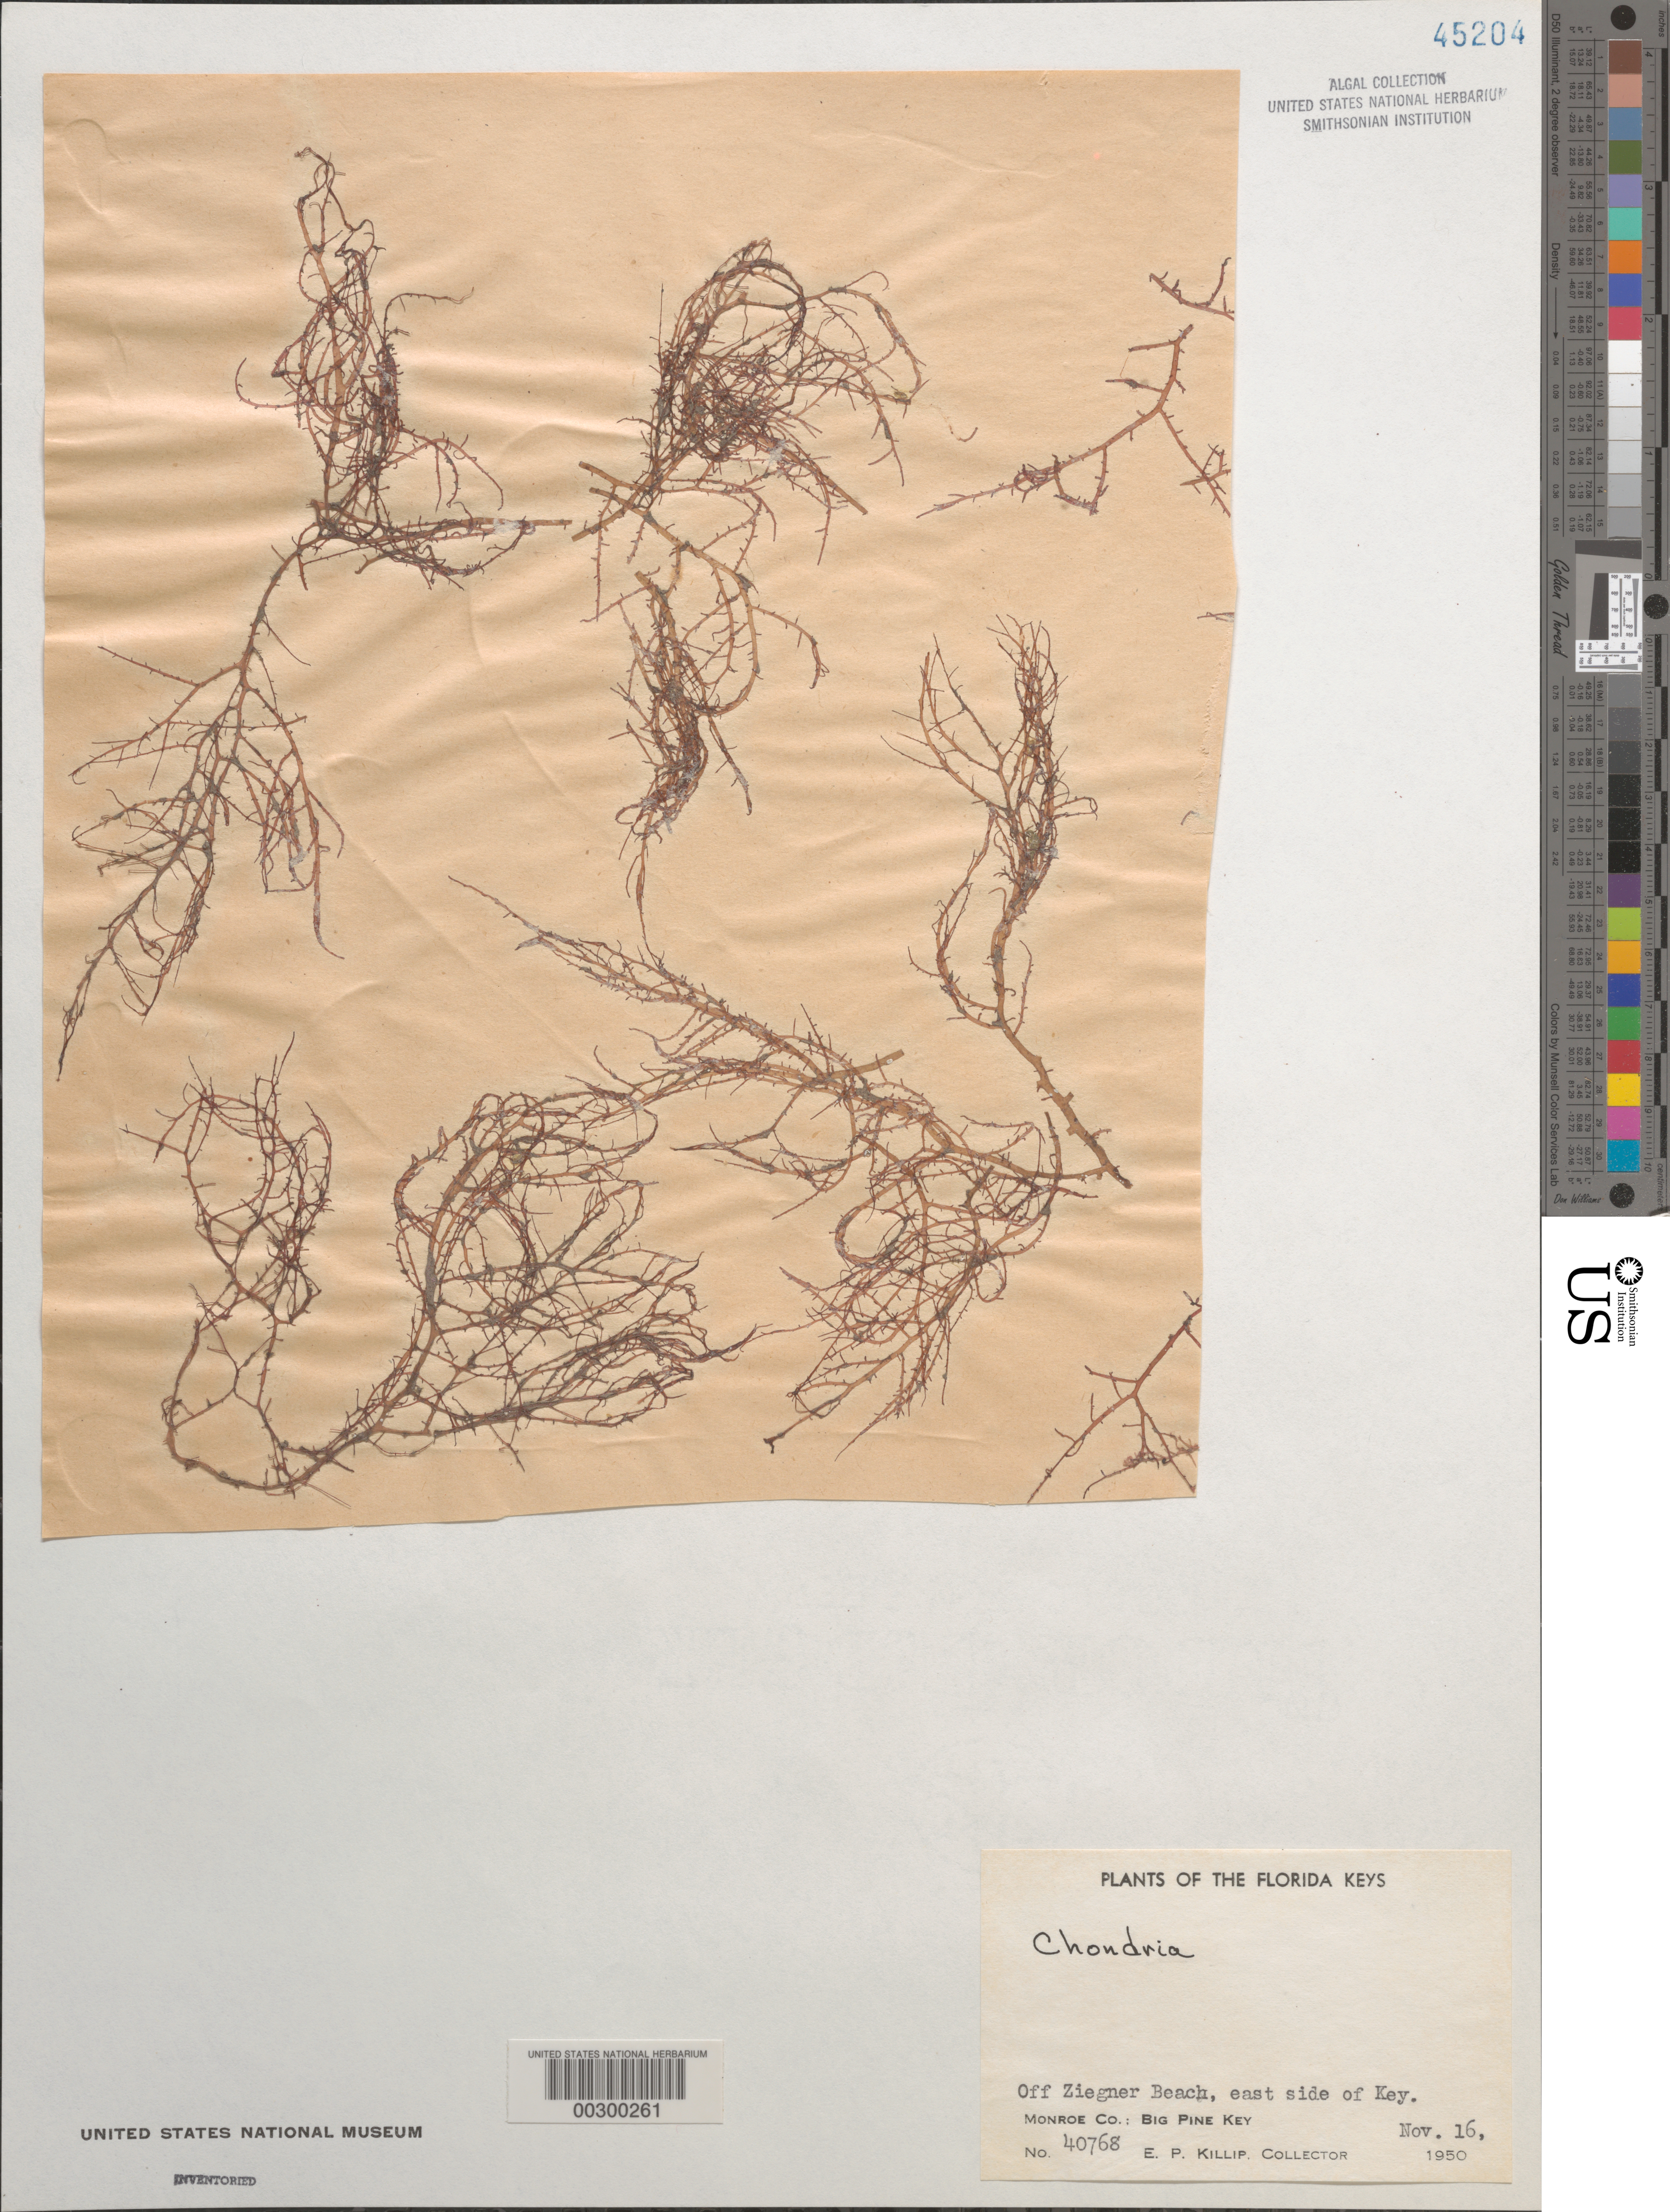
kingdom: Plantae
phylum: Rhodophyta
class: Florideophyceae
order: Ceramiales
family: Rhodomelaceae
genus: Chondria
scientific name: Chondria sp.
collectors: E. P. Killip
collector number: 40768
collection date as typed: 16 Nov 1950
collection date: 1950-11-16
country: United States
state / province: Florida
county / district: Monroe County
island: Big Pine Key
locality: Off Ziegner Beach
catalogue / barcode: US 45204